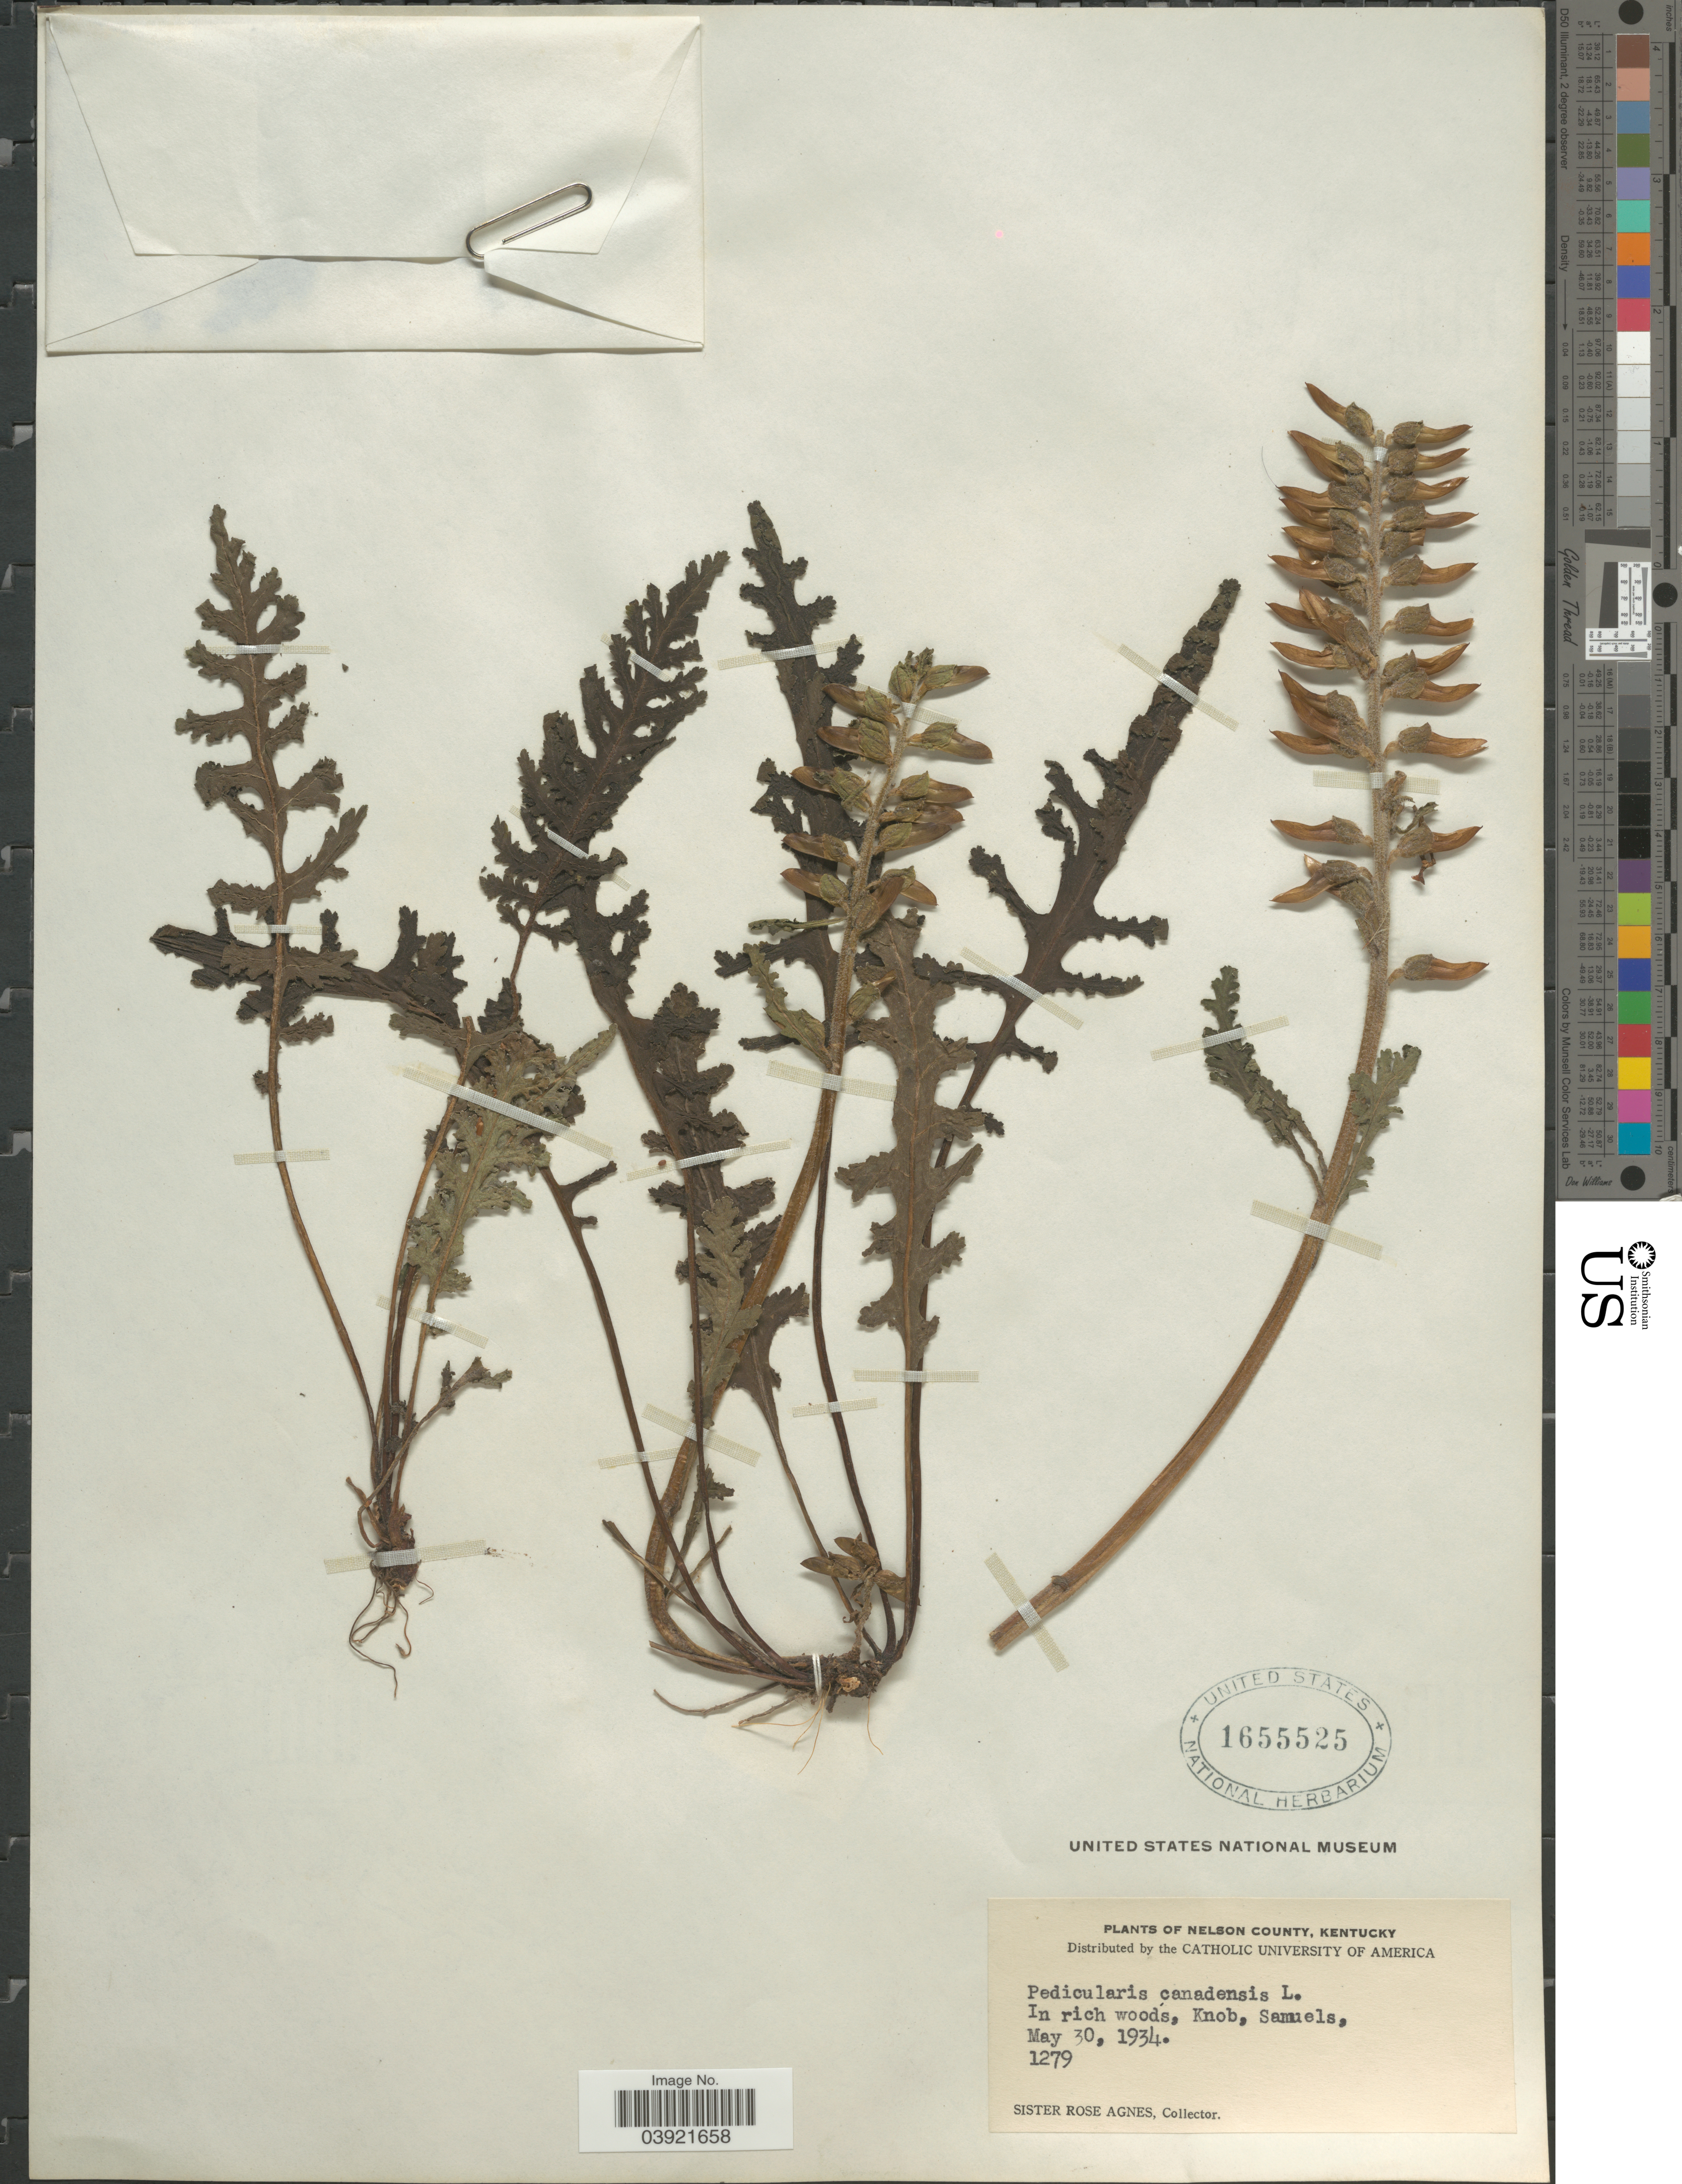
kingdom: Plantae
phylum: Tracheophyta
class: Magnoliopsida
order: Lamiales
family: Orobanchaceae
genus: Pedicularis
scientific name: Pedicularis canadensis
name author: L.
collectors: Sister Rose Agnes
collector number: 1279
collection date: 1934-05-30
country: United States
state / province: Kentucky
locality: Nelson County. Knob, Samuels.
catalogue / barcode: US 1655525